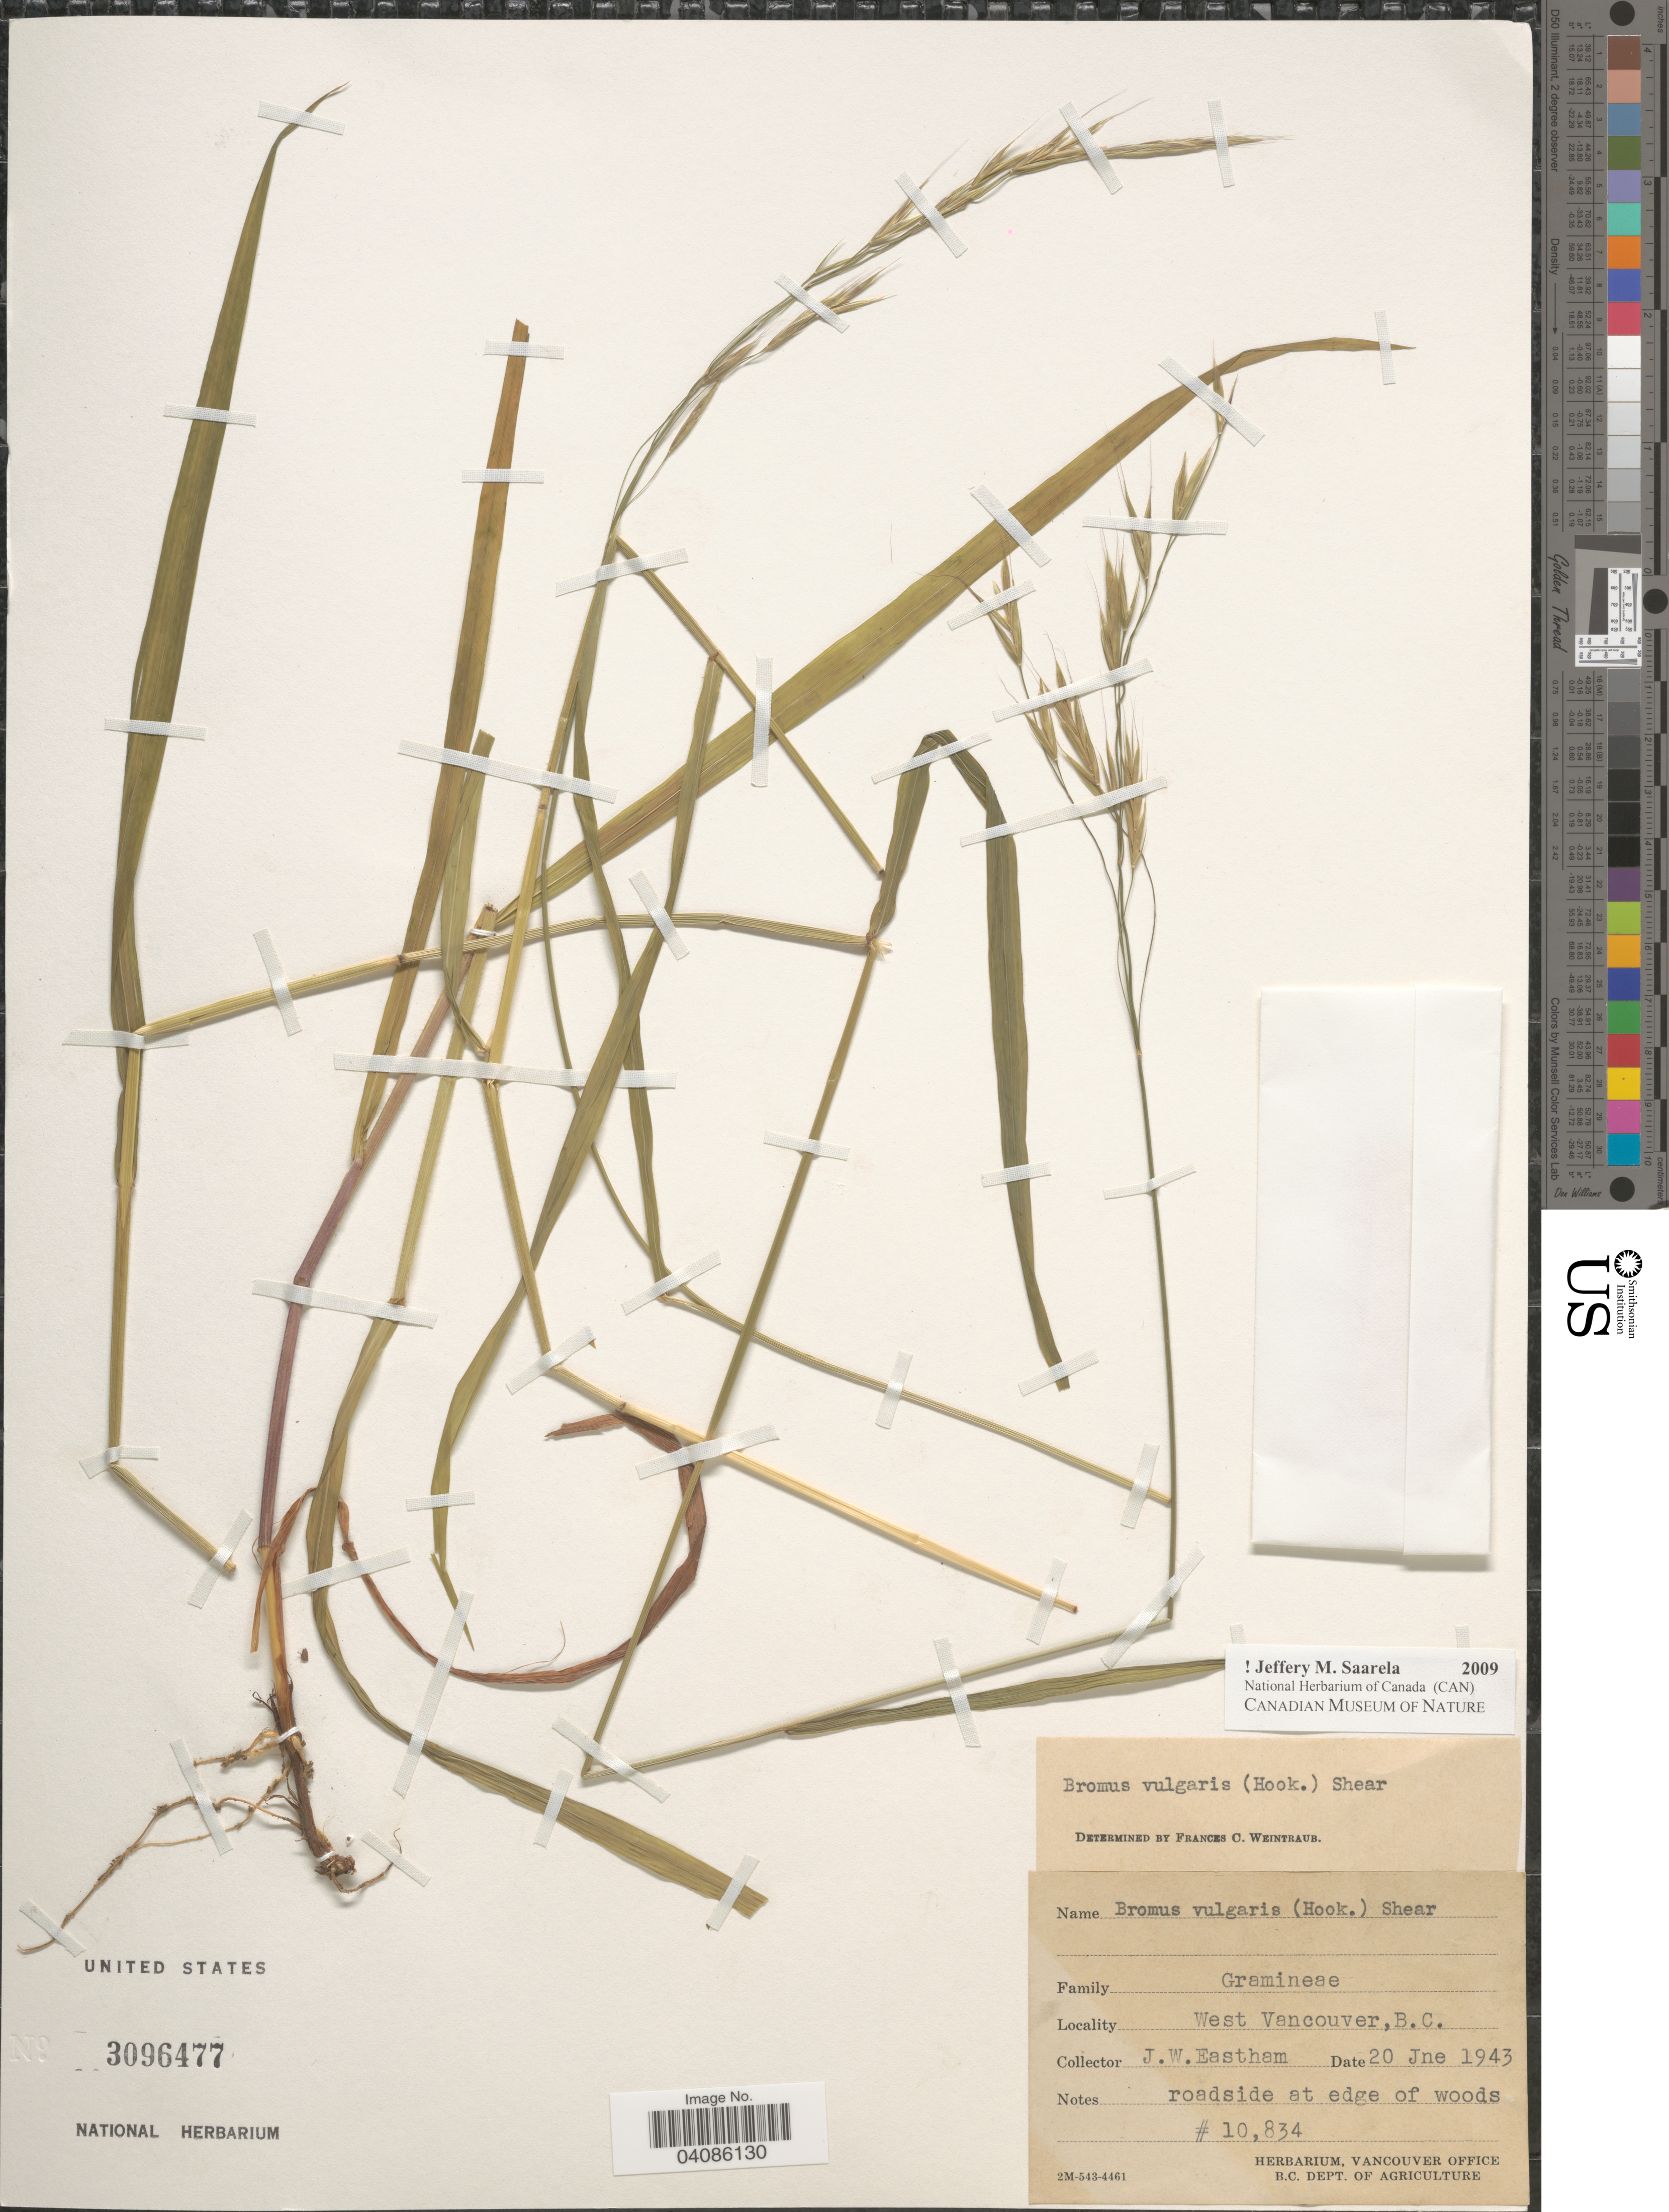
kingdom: Plantae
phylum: Tracheophyta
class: Liliopsida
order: Poales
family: Poaceae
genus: Bromus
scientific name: Bromus vulgaris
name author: (Hook.) Shear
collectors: J. Eastham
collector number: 10834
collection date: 1943-06-20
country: Canada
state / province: British Columbia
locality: West Vancouver. Roadside at edge of woods.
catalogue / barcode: US 3096477